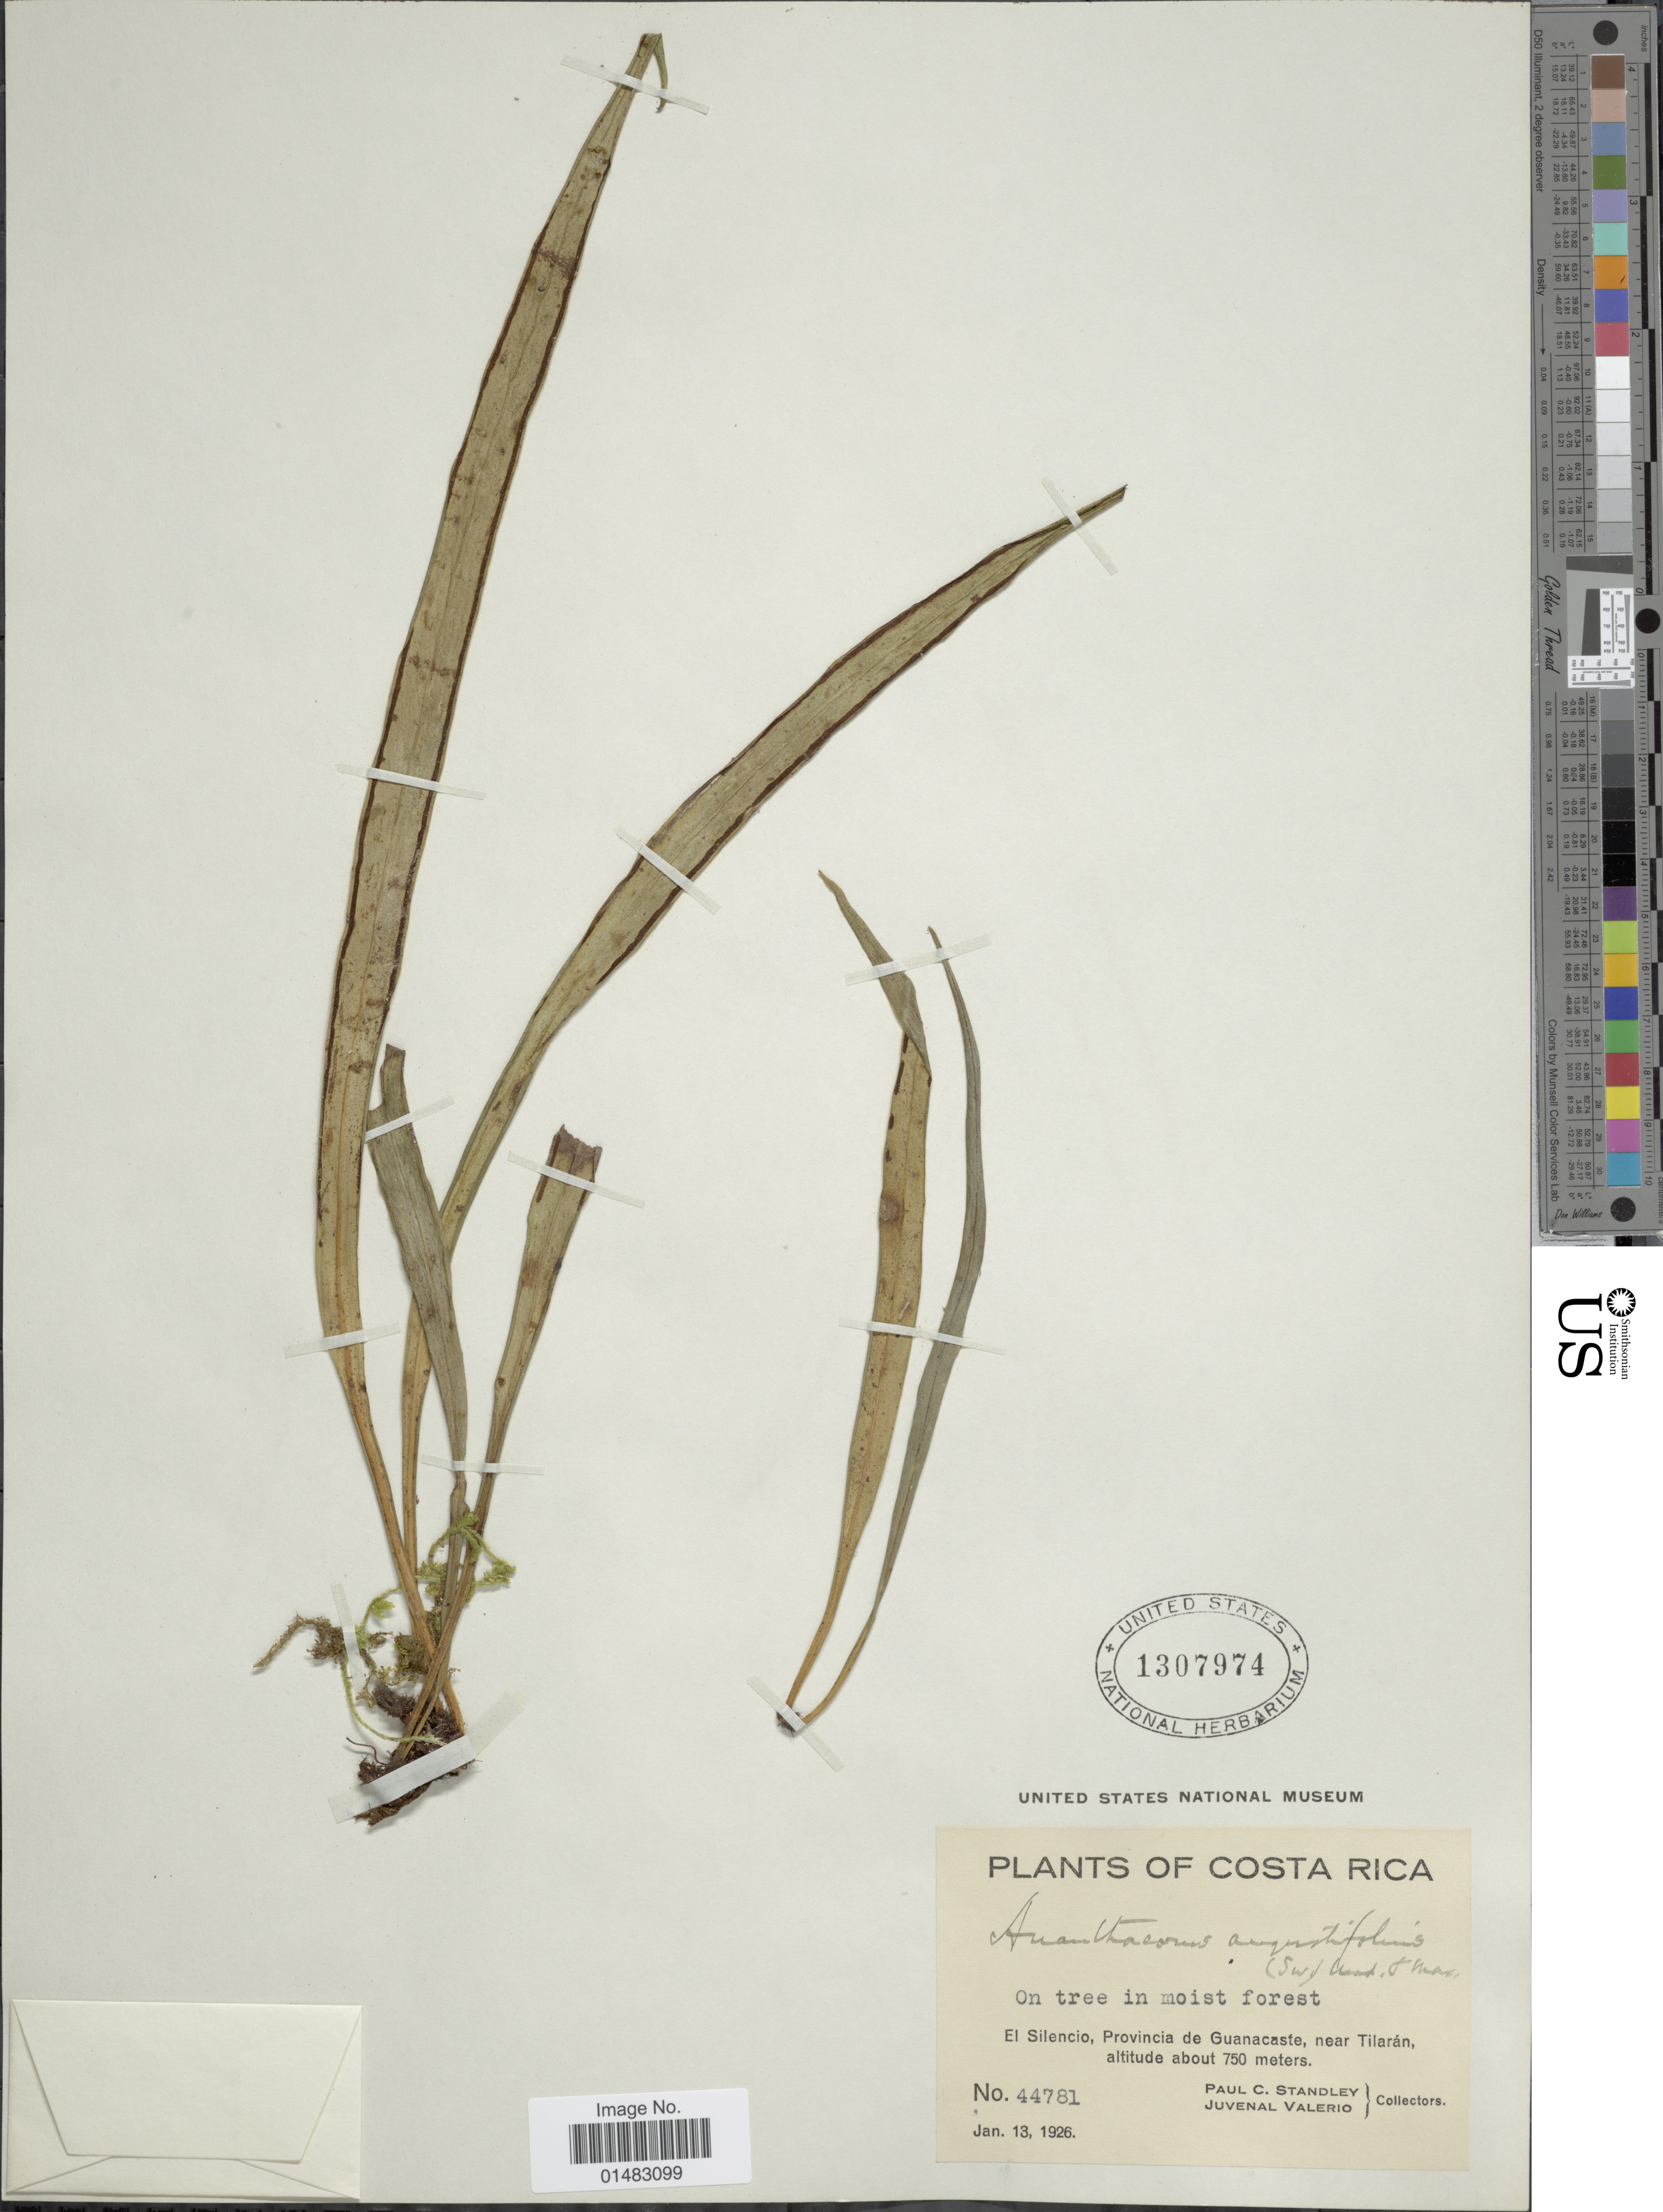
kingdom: Plantae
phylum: Tracheophyta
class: Polypodiopsida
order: Polypodiales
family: Pteridaceae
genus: Ananthacorus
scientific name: Ananthacorus angustifolius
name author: (Sw.) Underw. & Maxon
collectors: P. C. Standley & J. Valerio R.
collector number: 44781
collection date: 1926-01-13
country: Costa Rica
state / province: Guanacaste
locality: El Silencio, near Tilarán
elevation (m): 750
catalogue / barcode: US 1307974